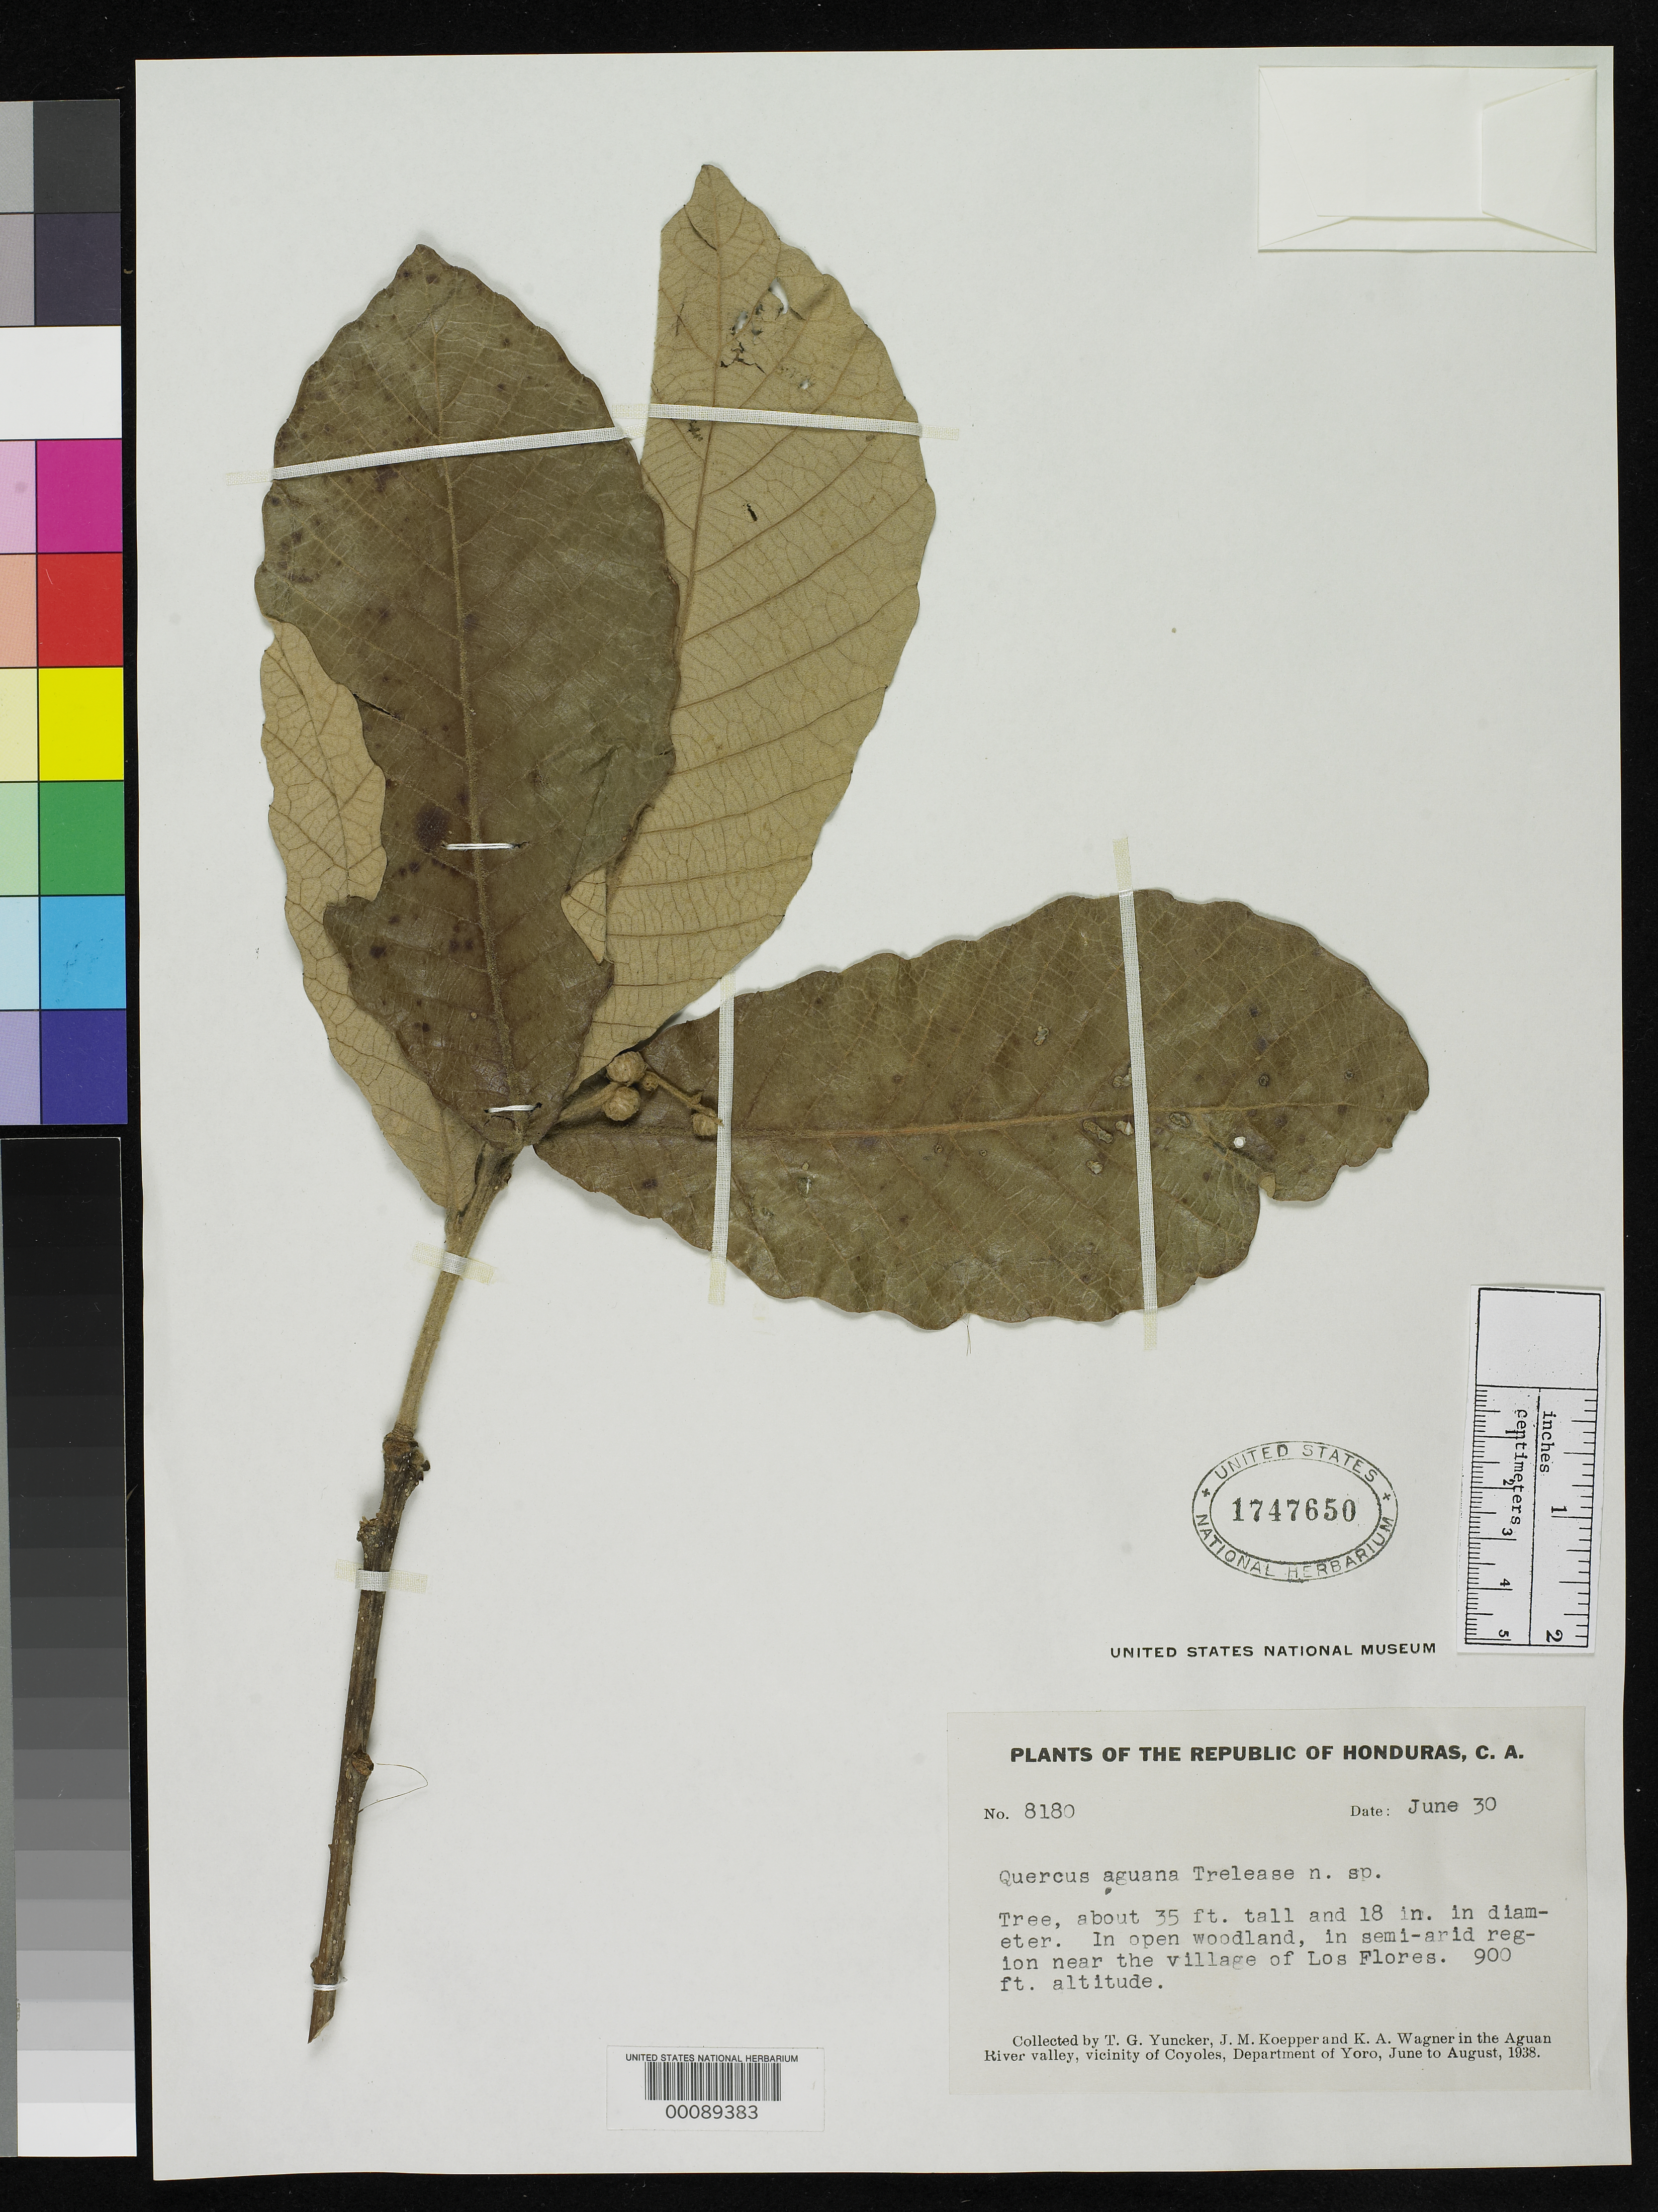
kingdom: Plantae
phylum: Tracheophyta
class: Magnoliopsida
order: Fagales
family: Fagaceae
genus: Quercus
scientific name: Quercus aguana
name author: Trel. in Yunck.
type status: Isotype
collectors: T. G. Yuncker, J. M. Koepper & K. A. Wagner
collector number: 8180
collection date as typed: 30 Jun 1938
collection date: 1938-06-30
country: Honduras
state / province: Yoro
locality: Near Los Flores, Aguan River valley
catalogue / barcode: US 1747650